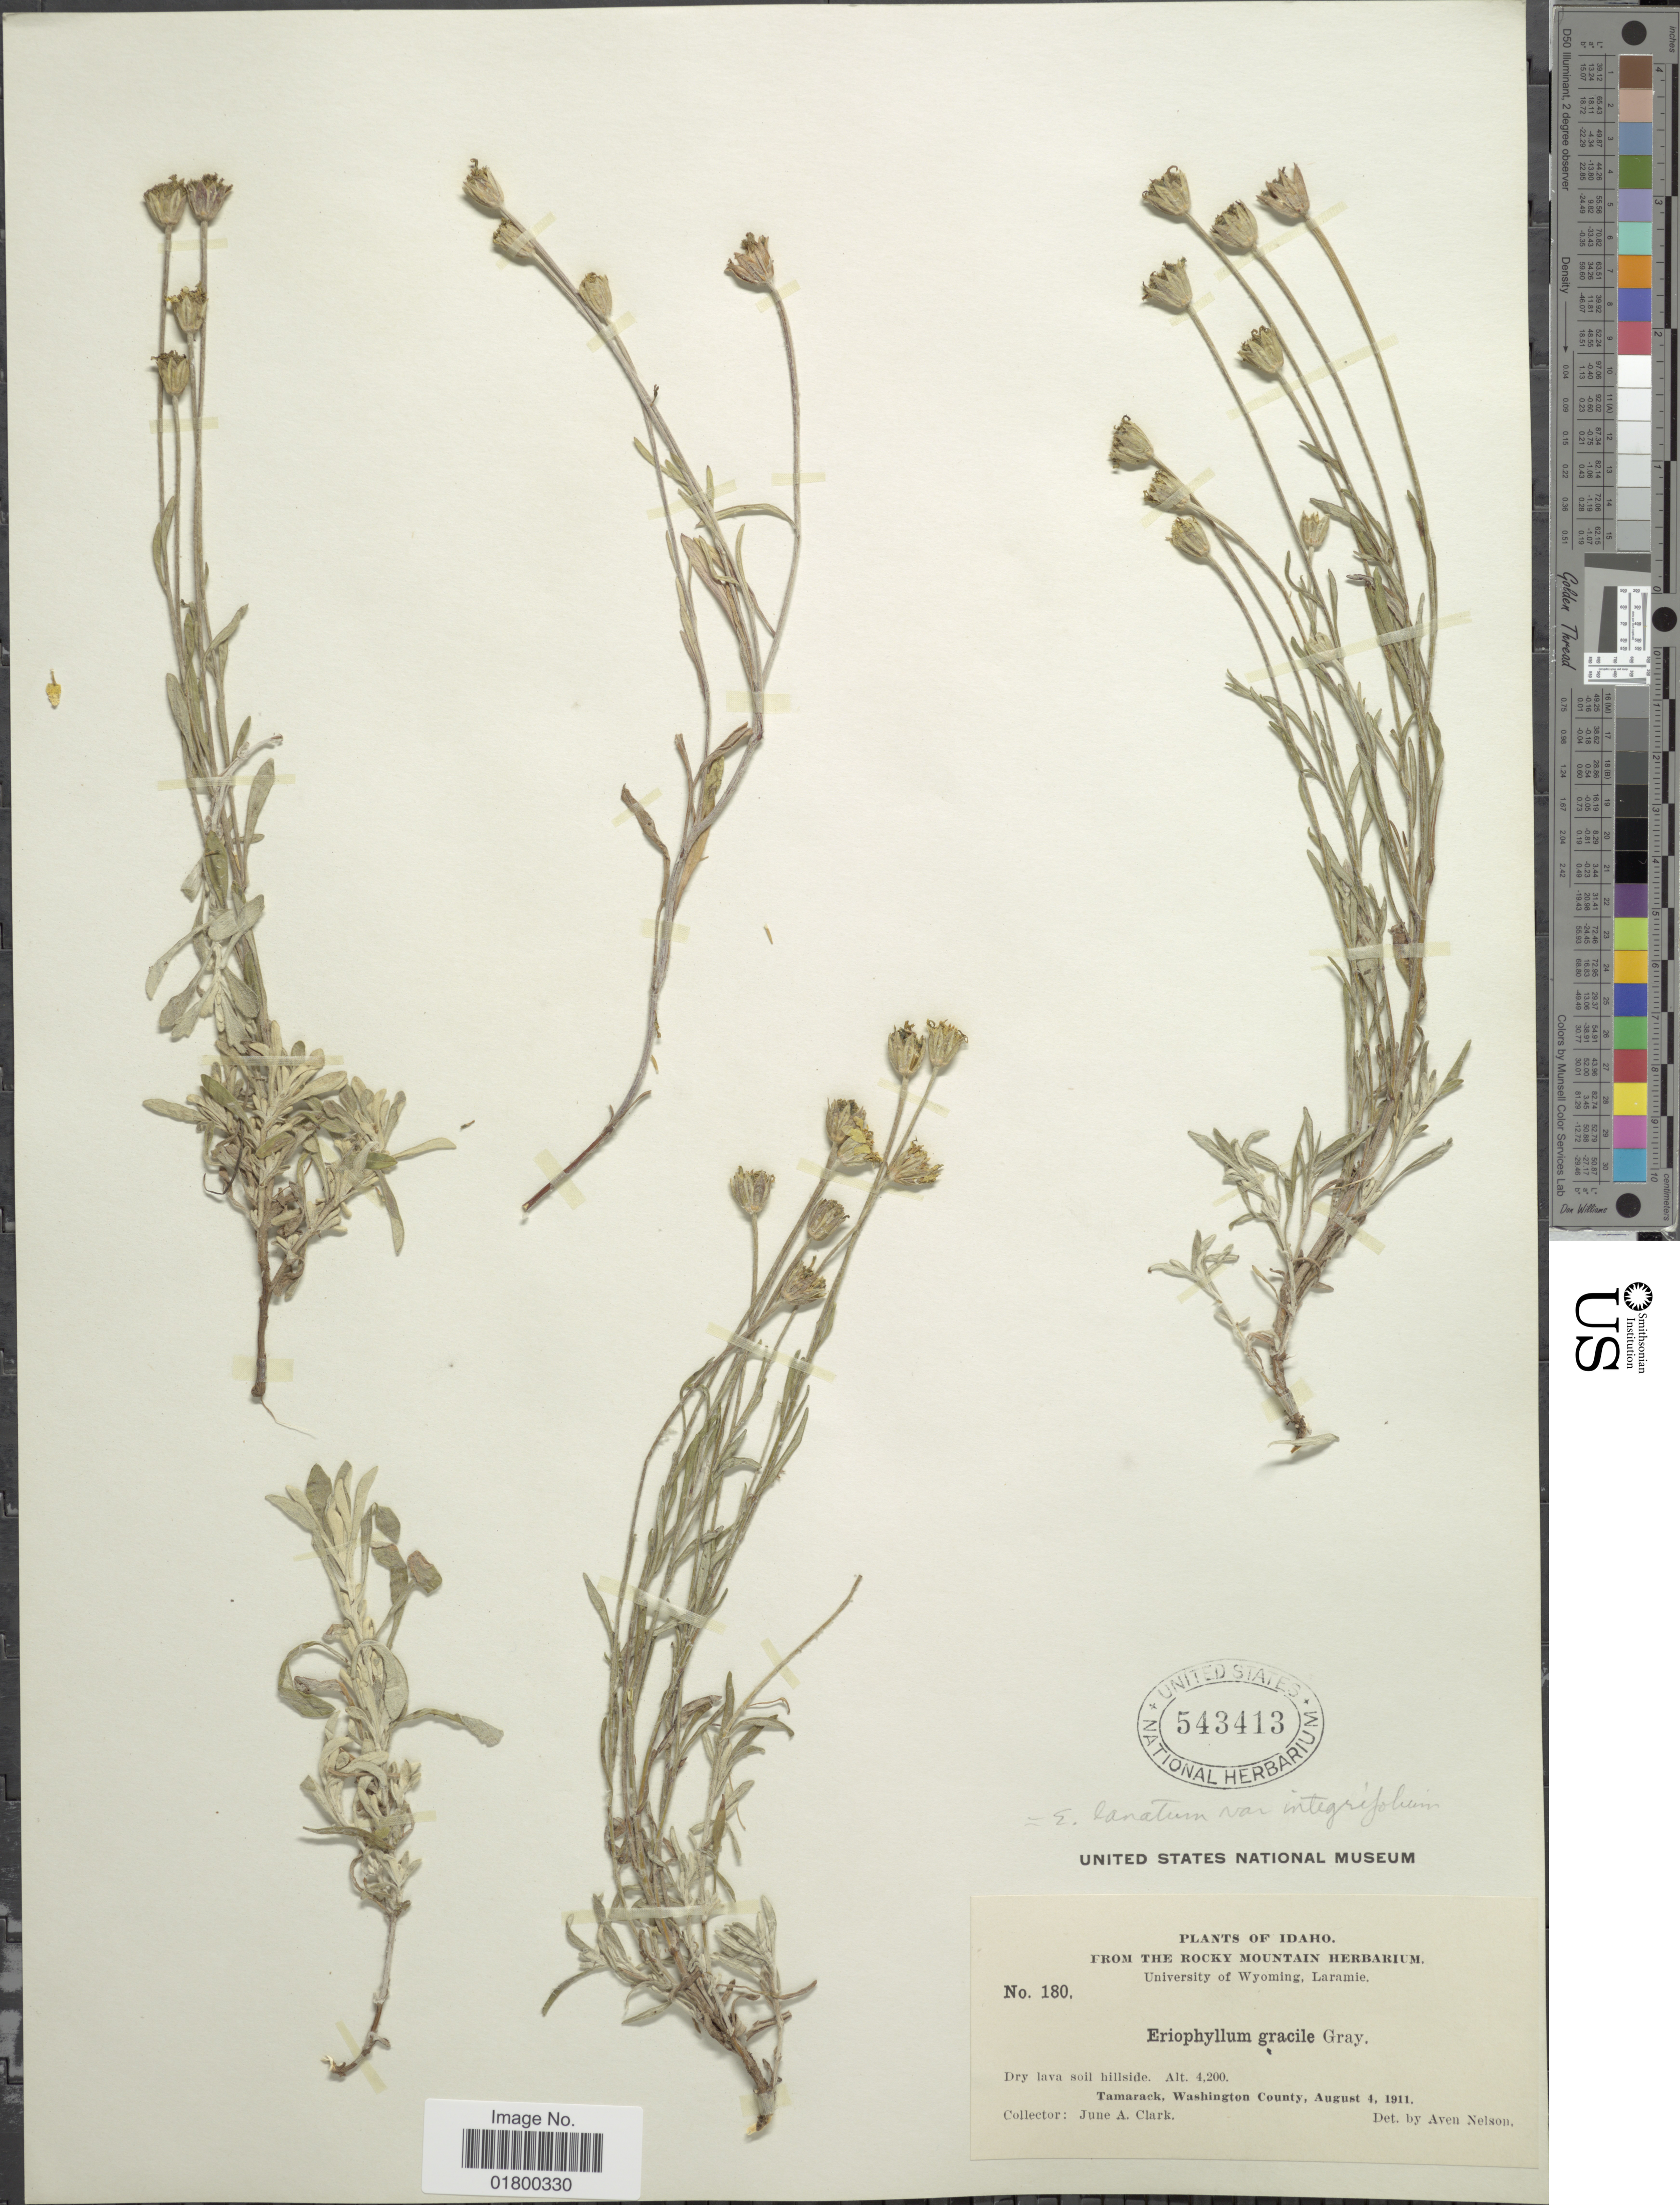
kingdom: Plantae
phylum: Tracheophyta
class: Magnoliopsida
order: Asterales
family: Asteraceae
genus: Eriophyllum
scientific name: Eriophyllum lanatum var. integrifolium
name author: (Hook.) Smiley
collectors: J. A. Clark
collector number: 180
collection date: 1911-08-04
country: United States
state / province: Idaho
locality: Tamarack, Washington County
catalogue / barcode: US 543413